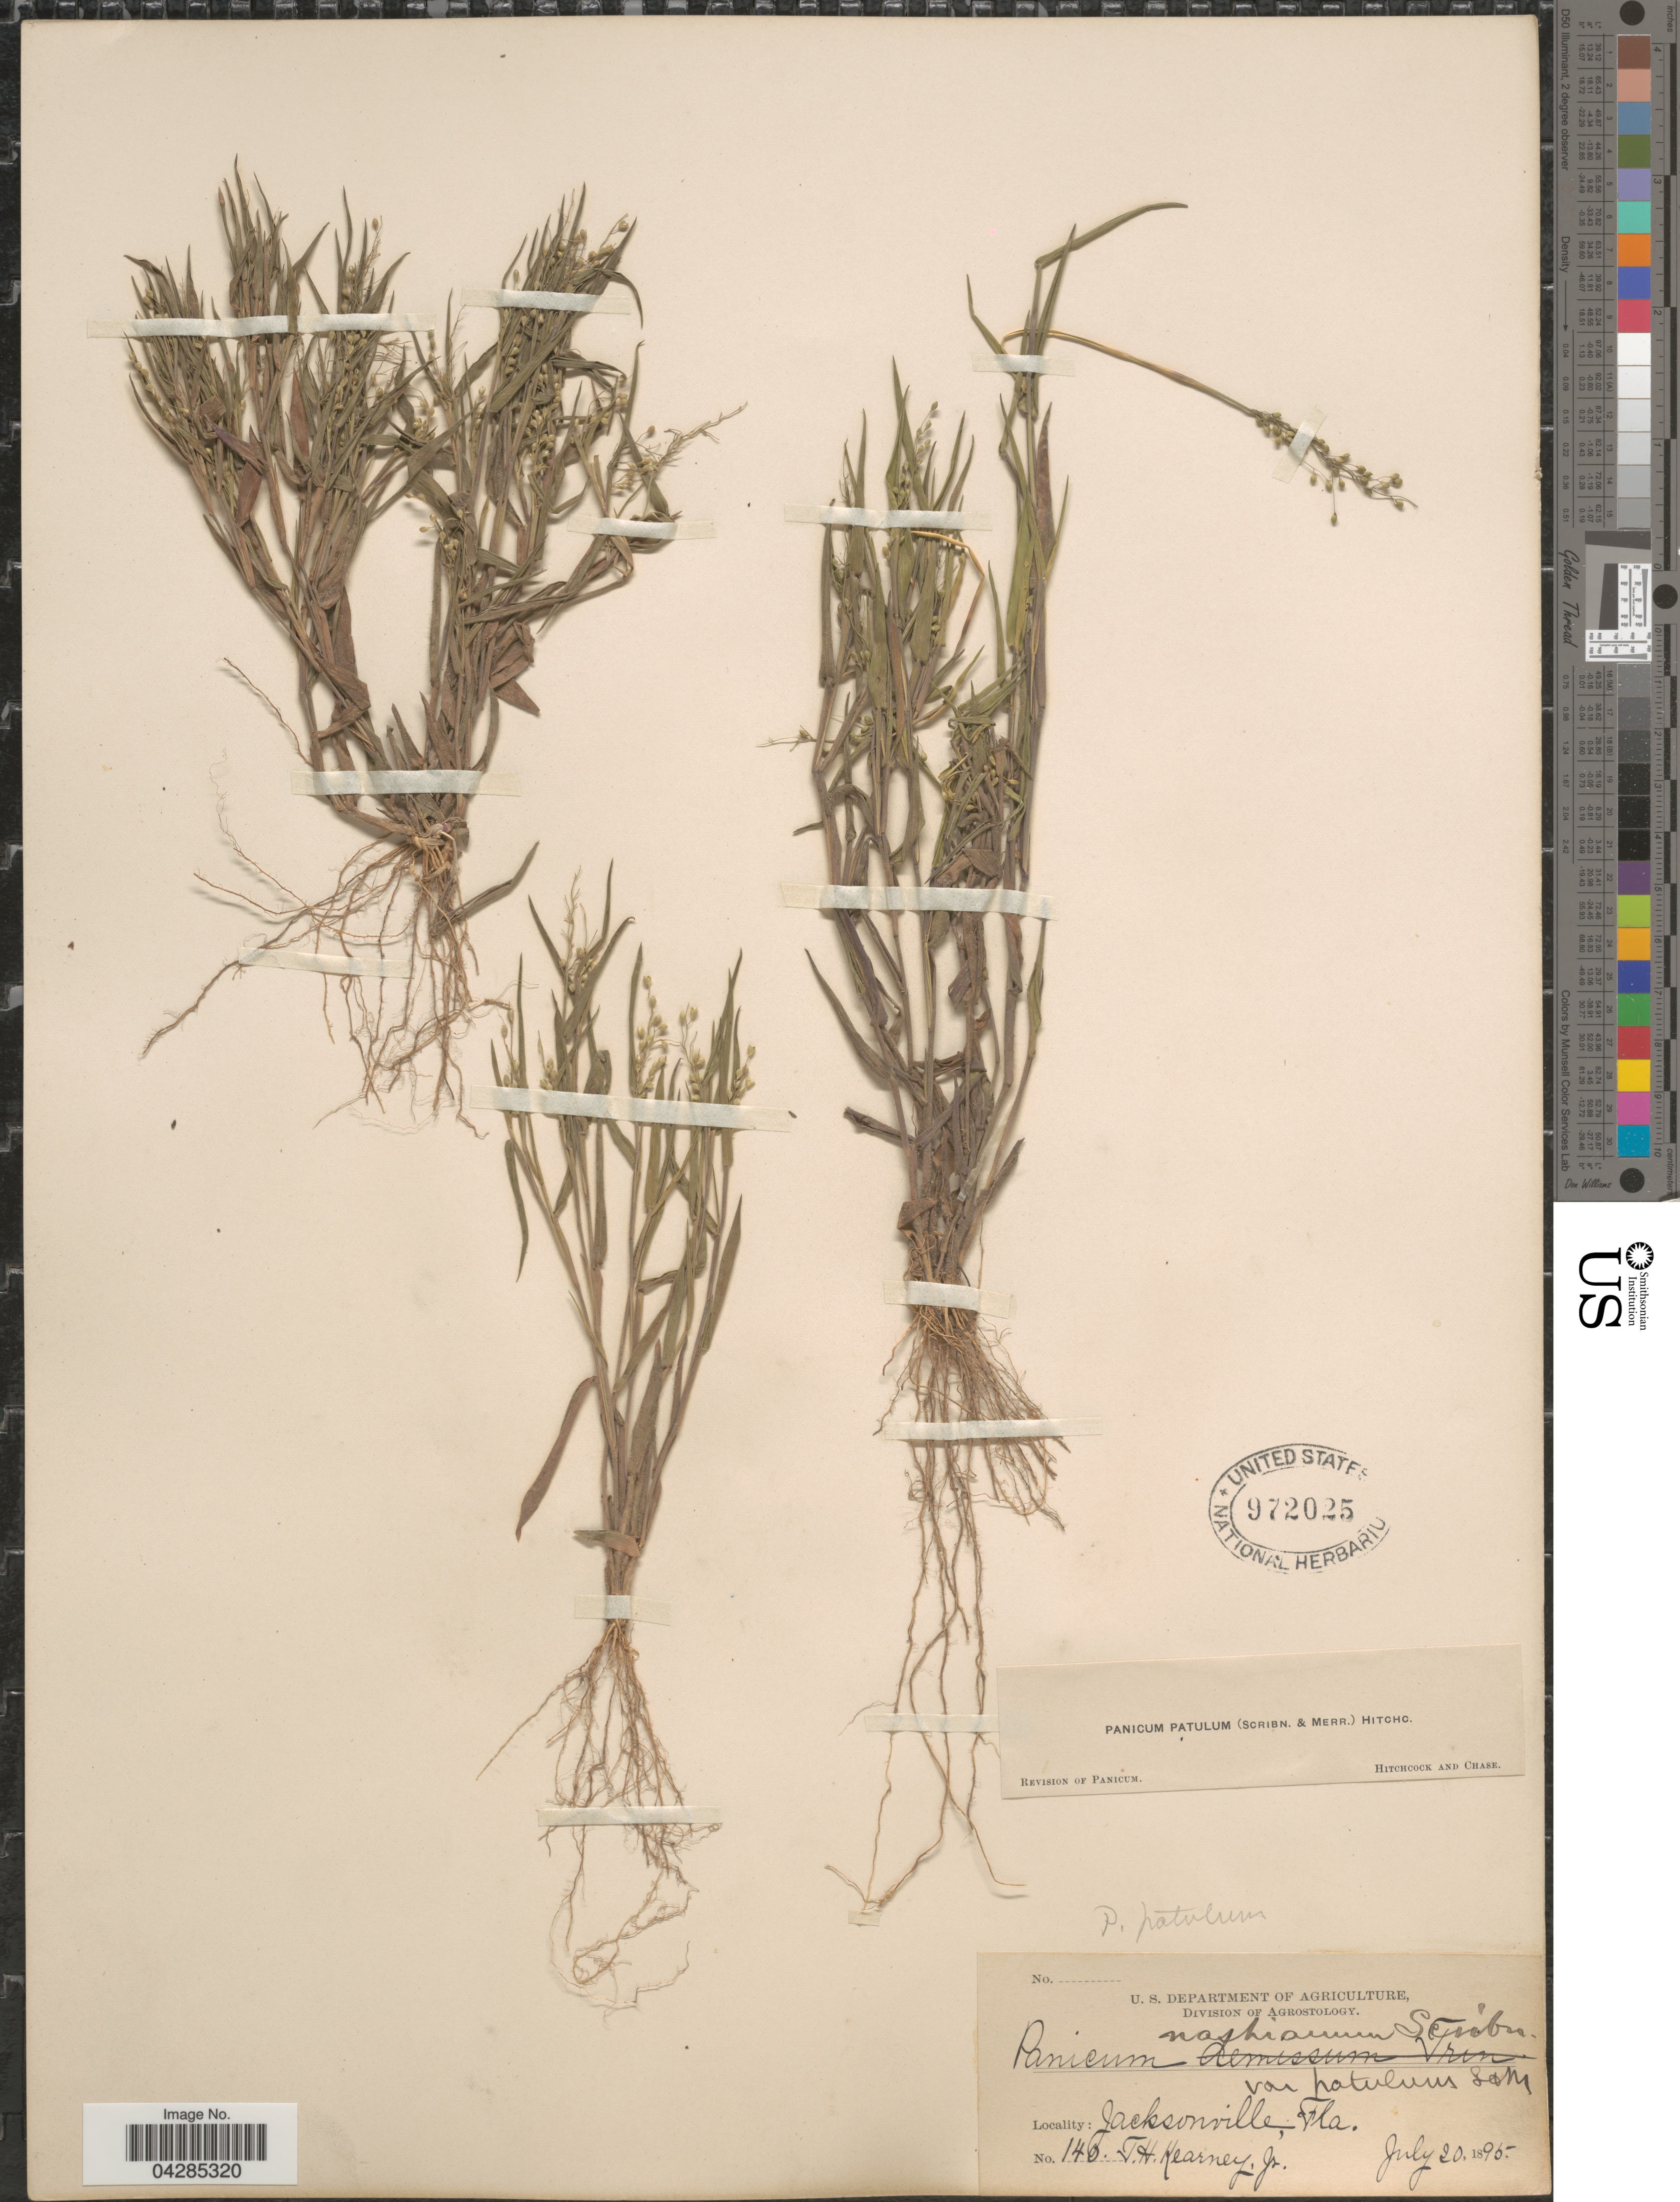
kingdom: Plantae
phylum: Tracheophyta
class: Liliopsida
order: Poales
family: Poaceae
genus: Dichanthelium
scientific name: Dichanthelium portoricense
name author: (Desv. ex Ham.) B.F. Hansen & Wunderlin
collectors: T. H. Kearney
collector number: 140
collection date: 1895-07-20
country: United States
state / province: Florida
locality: Jacksonville.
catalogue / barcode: US 972025